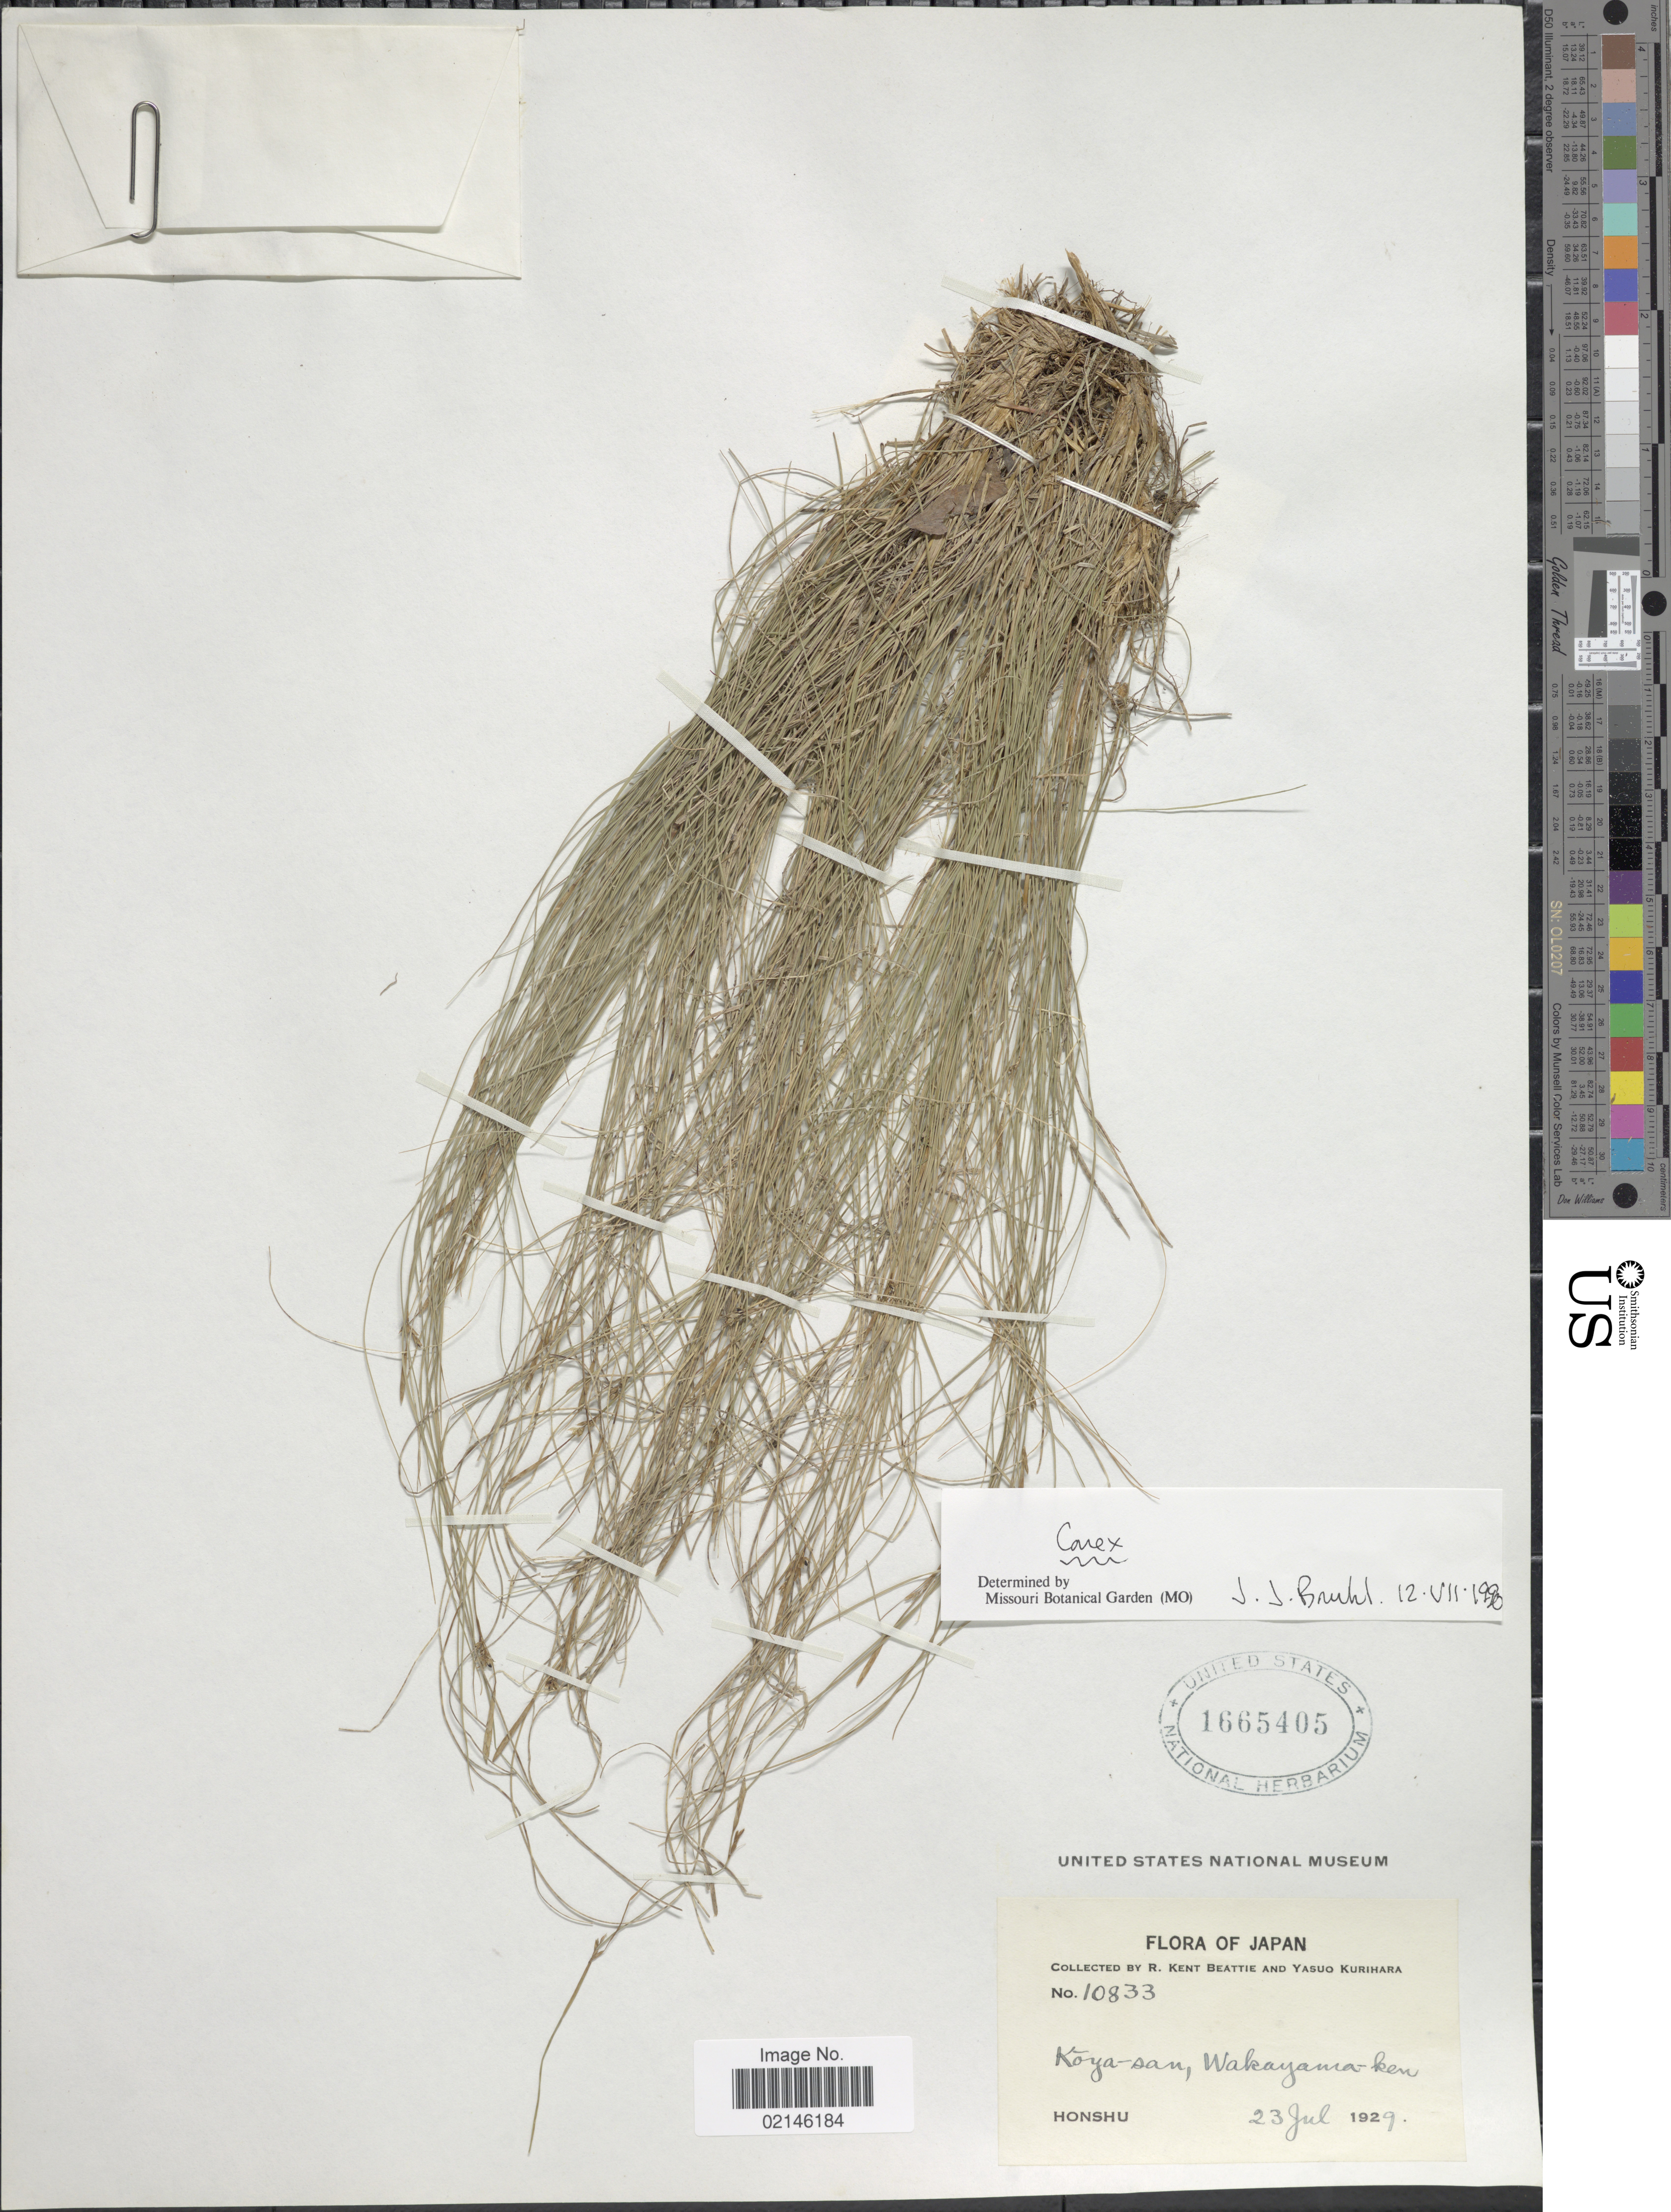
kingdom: Plantae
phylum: Tracheophyta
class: Liliopsida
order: Poales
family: Cyperaceae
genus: Carex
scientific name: Carex sp.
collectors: R. K. Beattie & Y. Kurihara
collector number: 10833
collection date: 1929-07-23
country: Japan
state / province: Wakayama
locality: Koya-san, Wakayama-ken. Honshu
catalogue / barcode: US 1665405